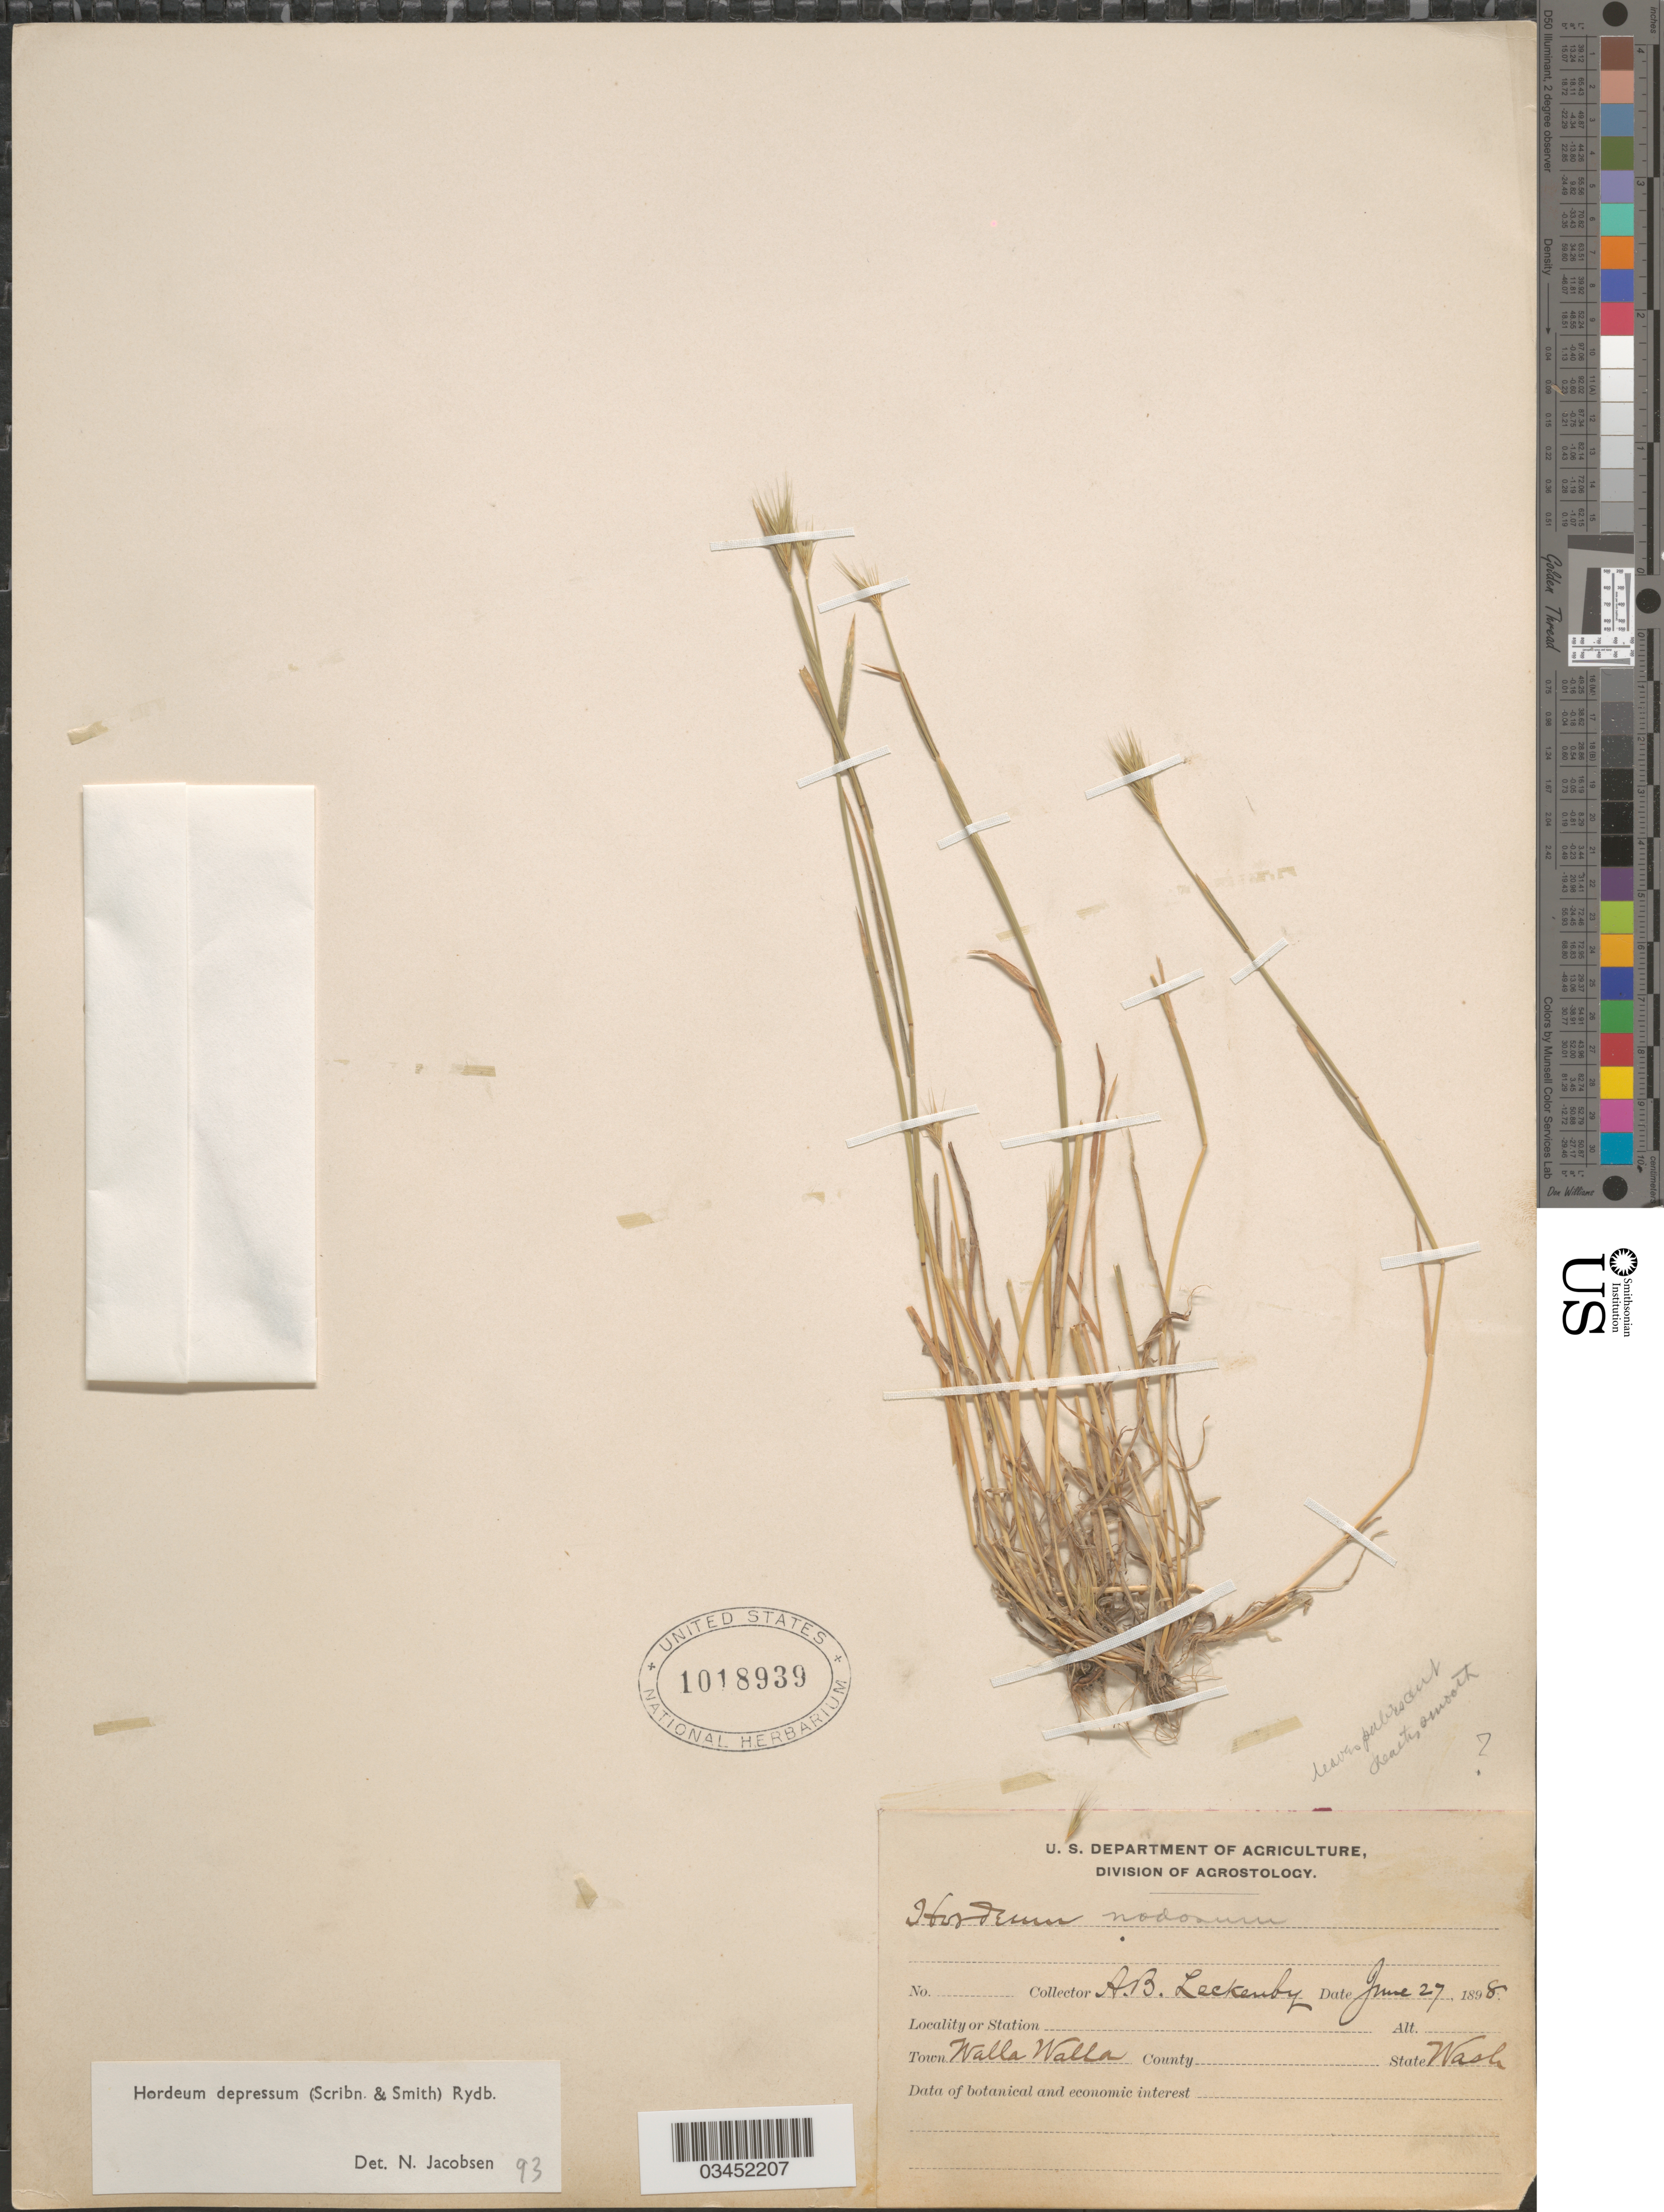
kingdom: Plantae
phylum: Tracheophyta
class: Liliopsida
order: Poales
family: Poaceae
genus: Hordeum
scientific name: Hordeum depressum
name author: (Scribn. & J.G. Sm.) Rydb.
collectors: A. Leckenby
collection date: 1898-06-27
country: United States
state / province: Washington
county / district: Walla Walla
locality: Town Walla Walla.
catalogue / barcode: US 1018939